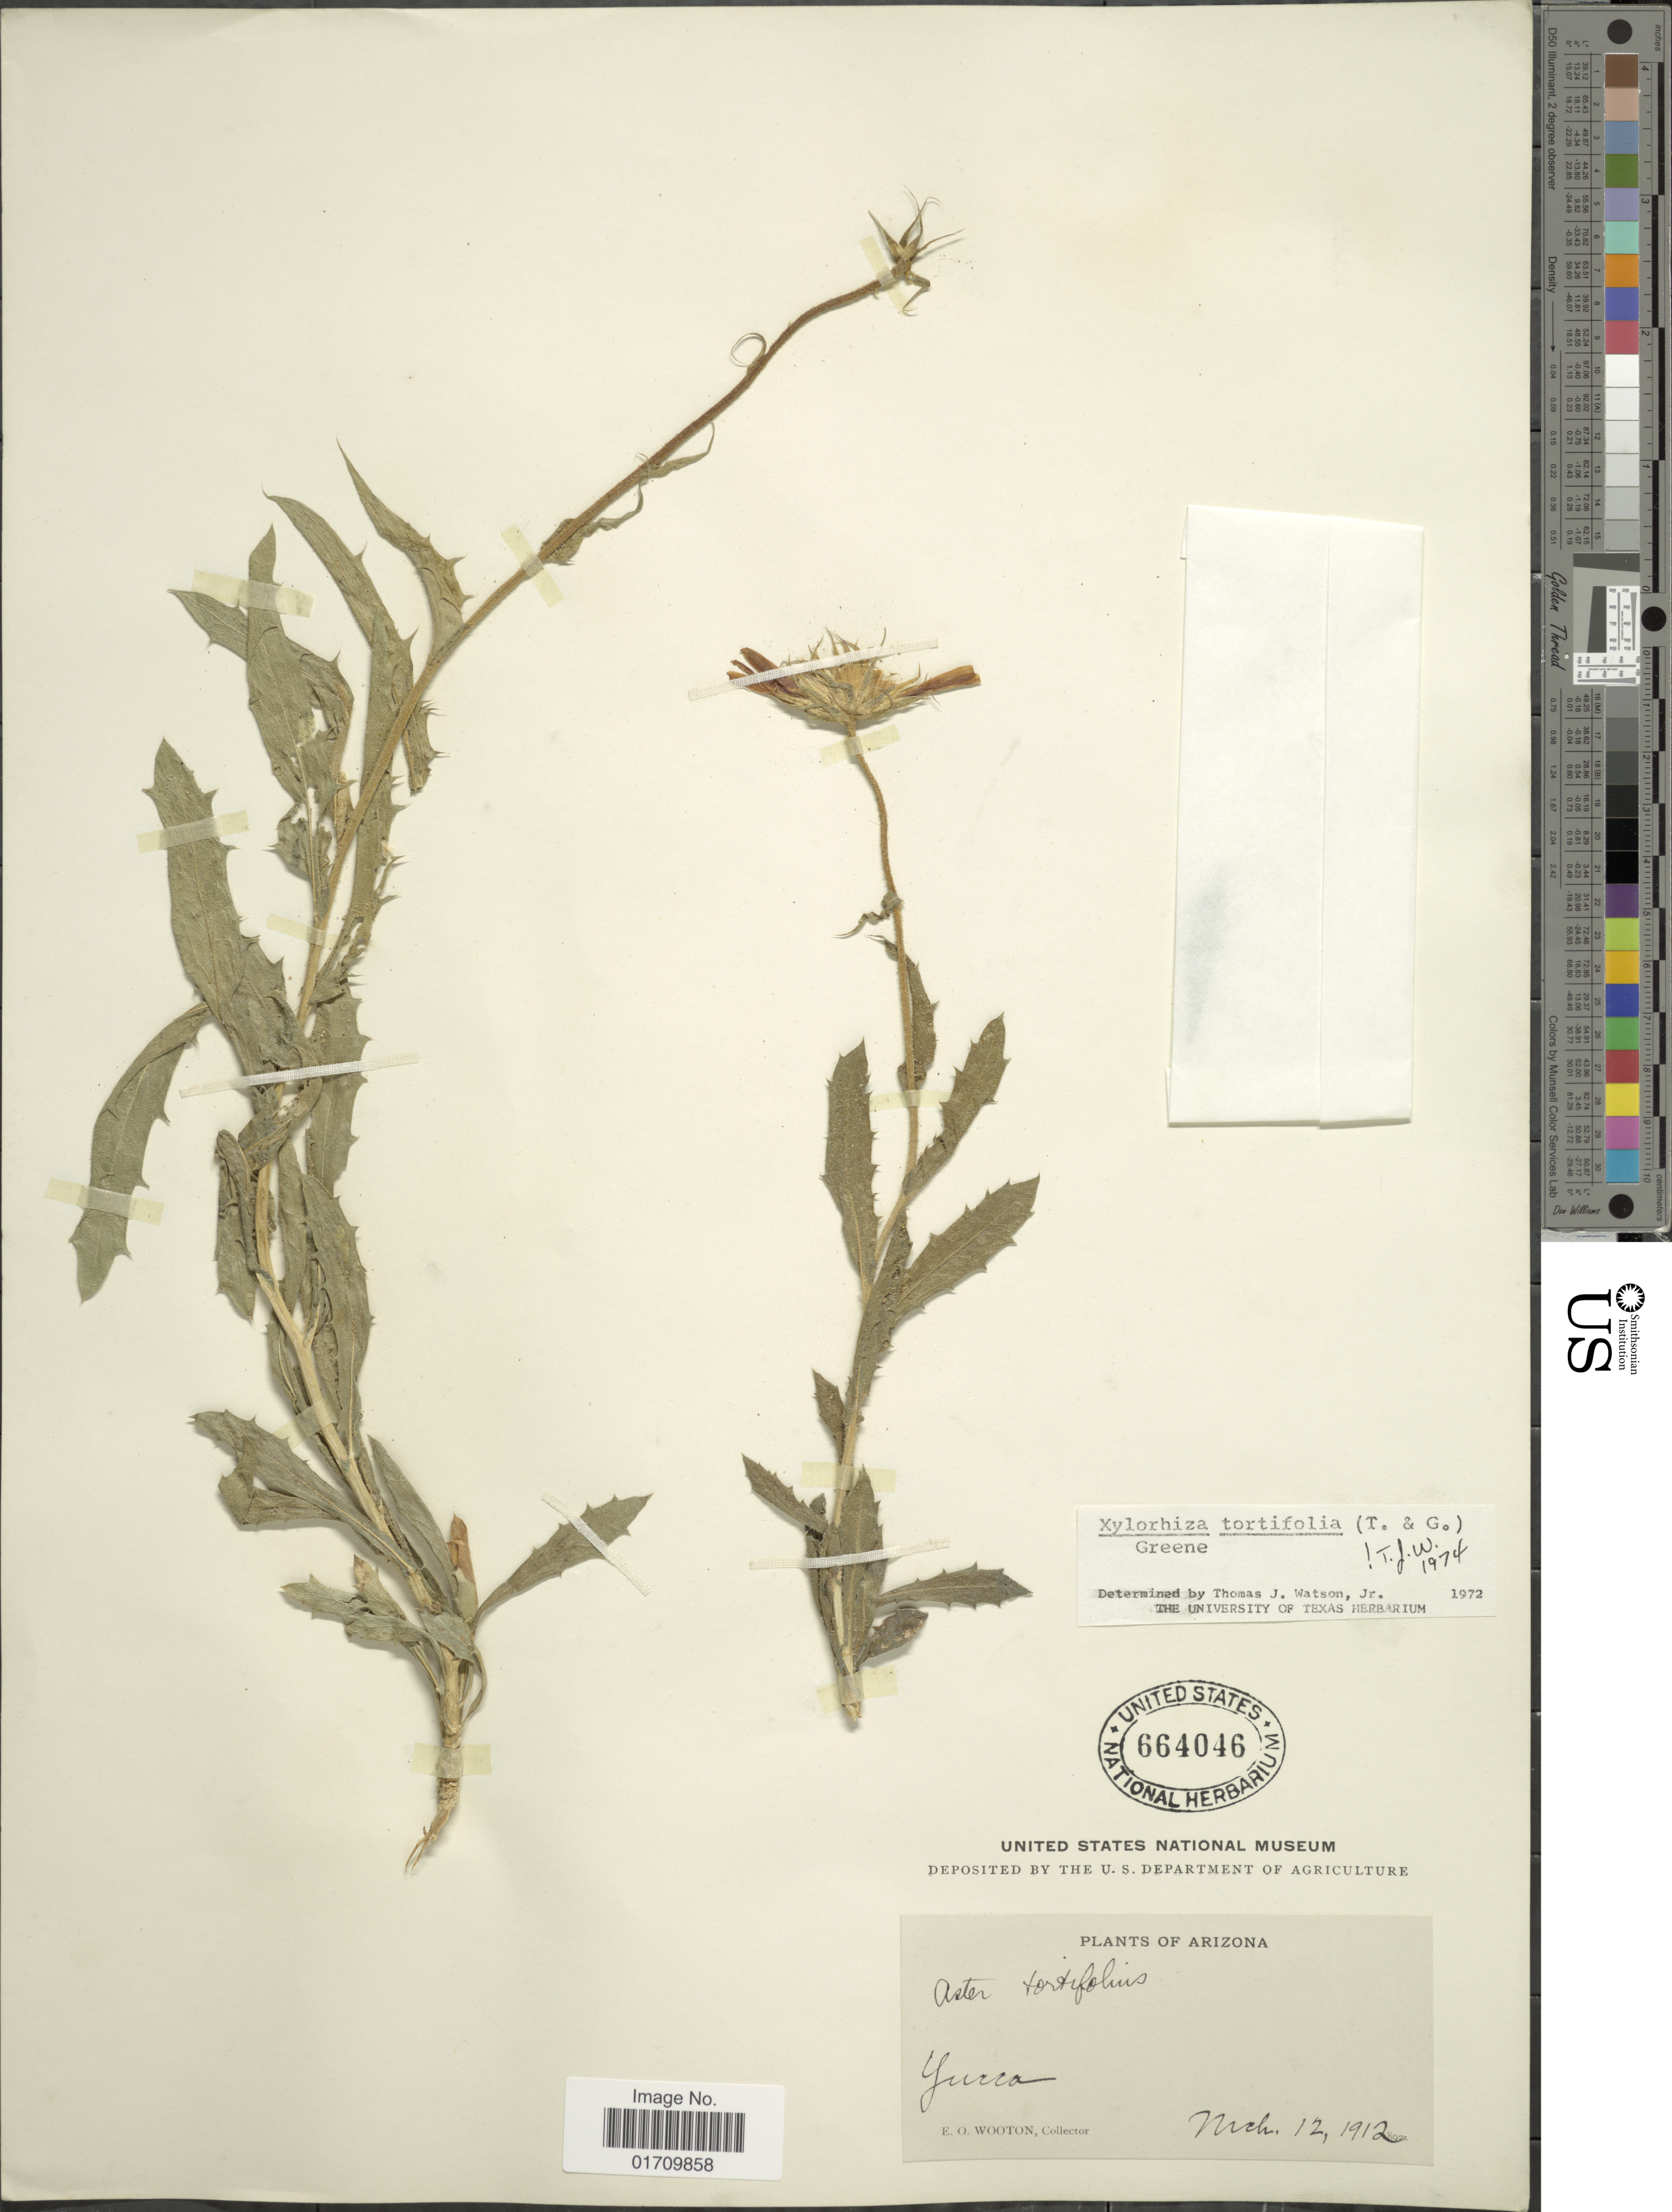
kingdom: Plantae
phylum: Tracheophyta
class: Magnoliopsida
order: Asterales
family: Asteraceae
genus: Xylorhiza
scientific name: Xylorhiza tortifolia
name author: (Torr. & A. Gray) Greene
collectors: E. O. Wooton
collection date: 1912-03-12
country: United States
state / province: Arizona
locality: Yucca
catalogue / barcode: US 664046